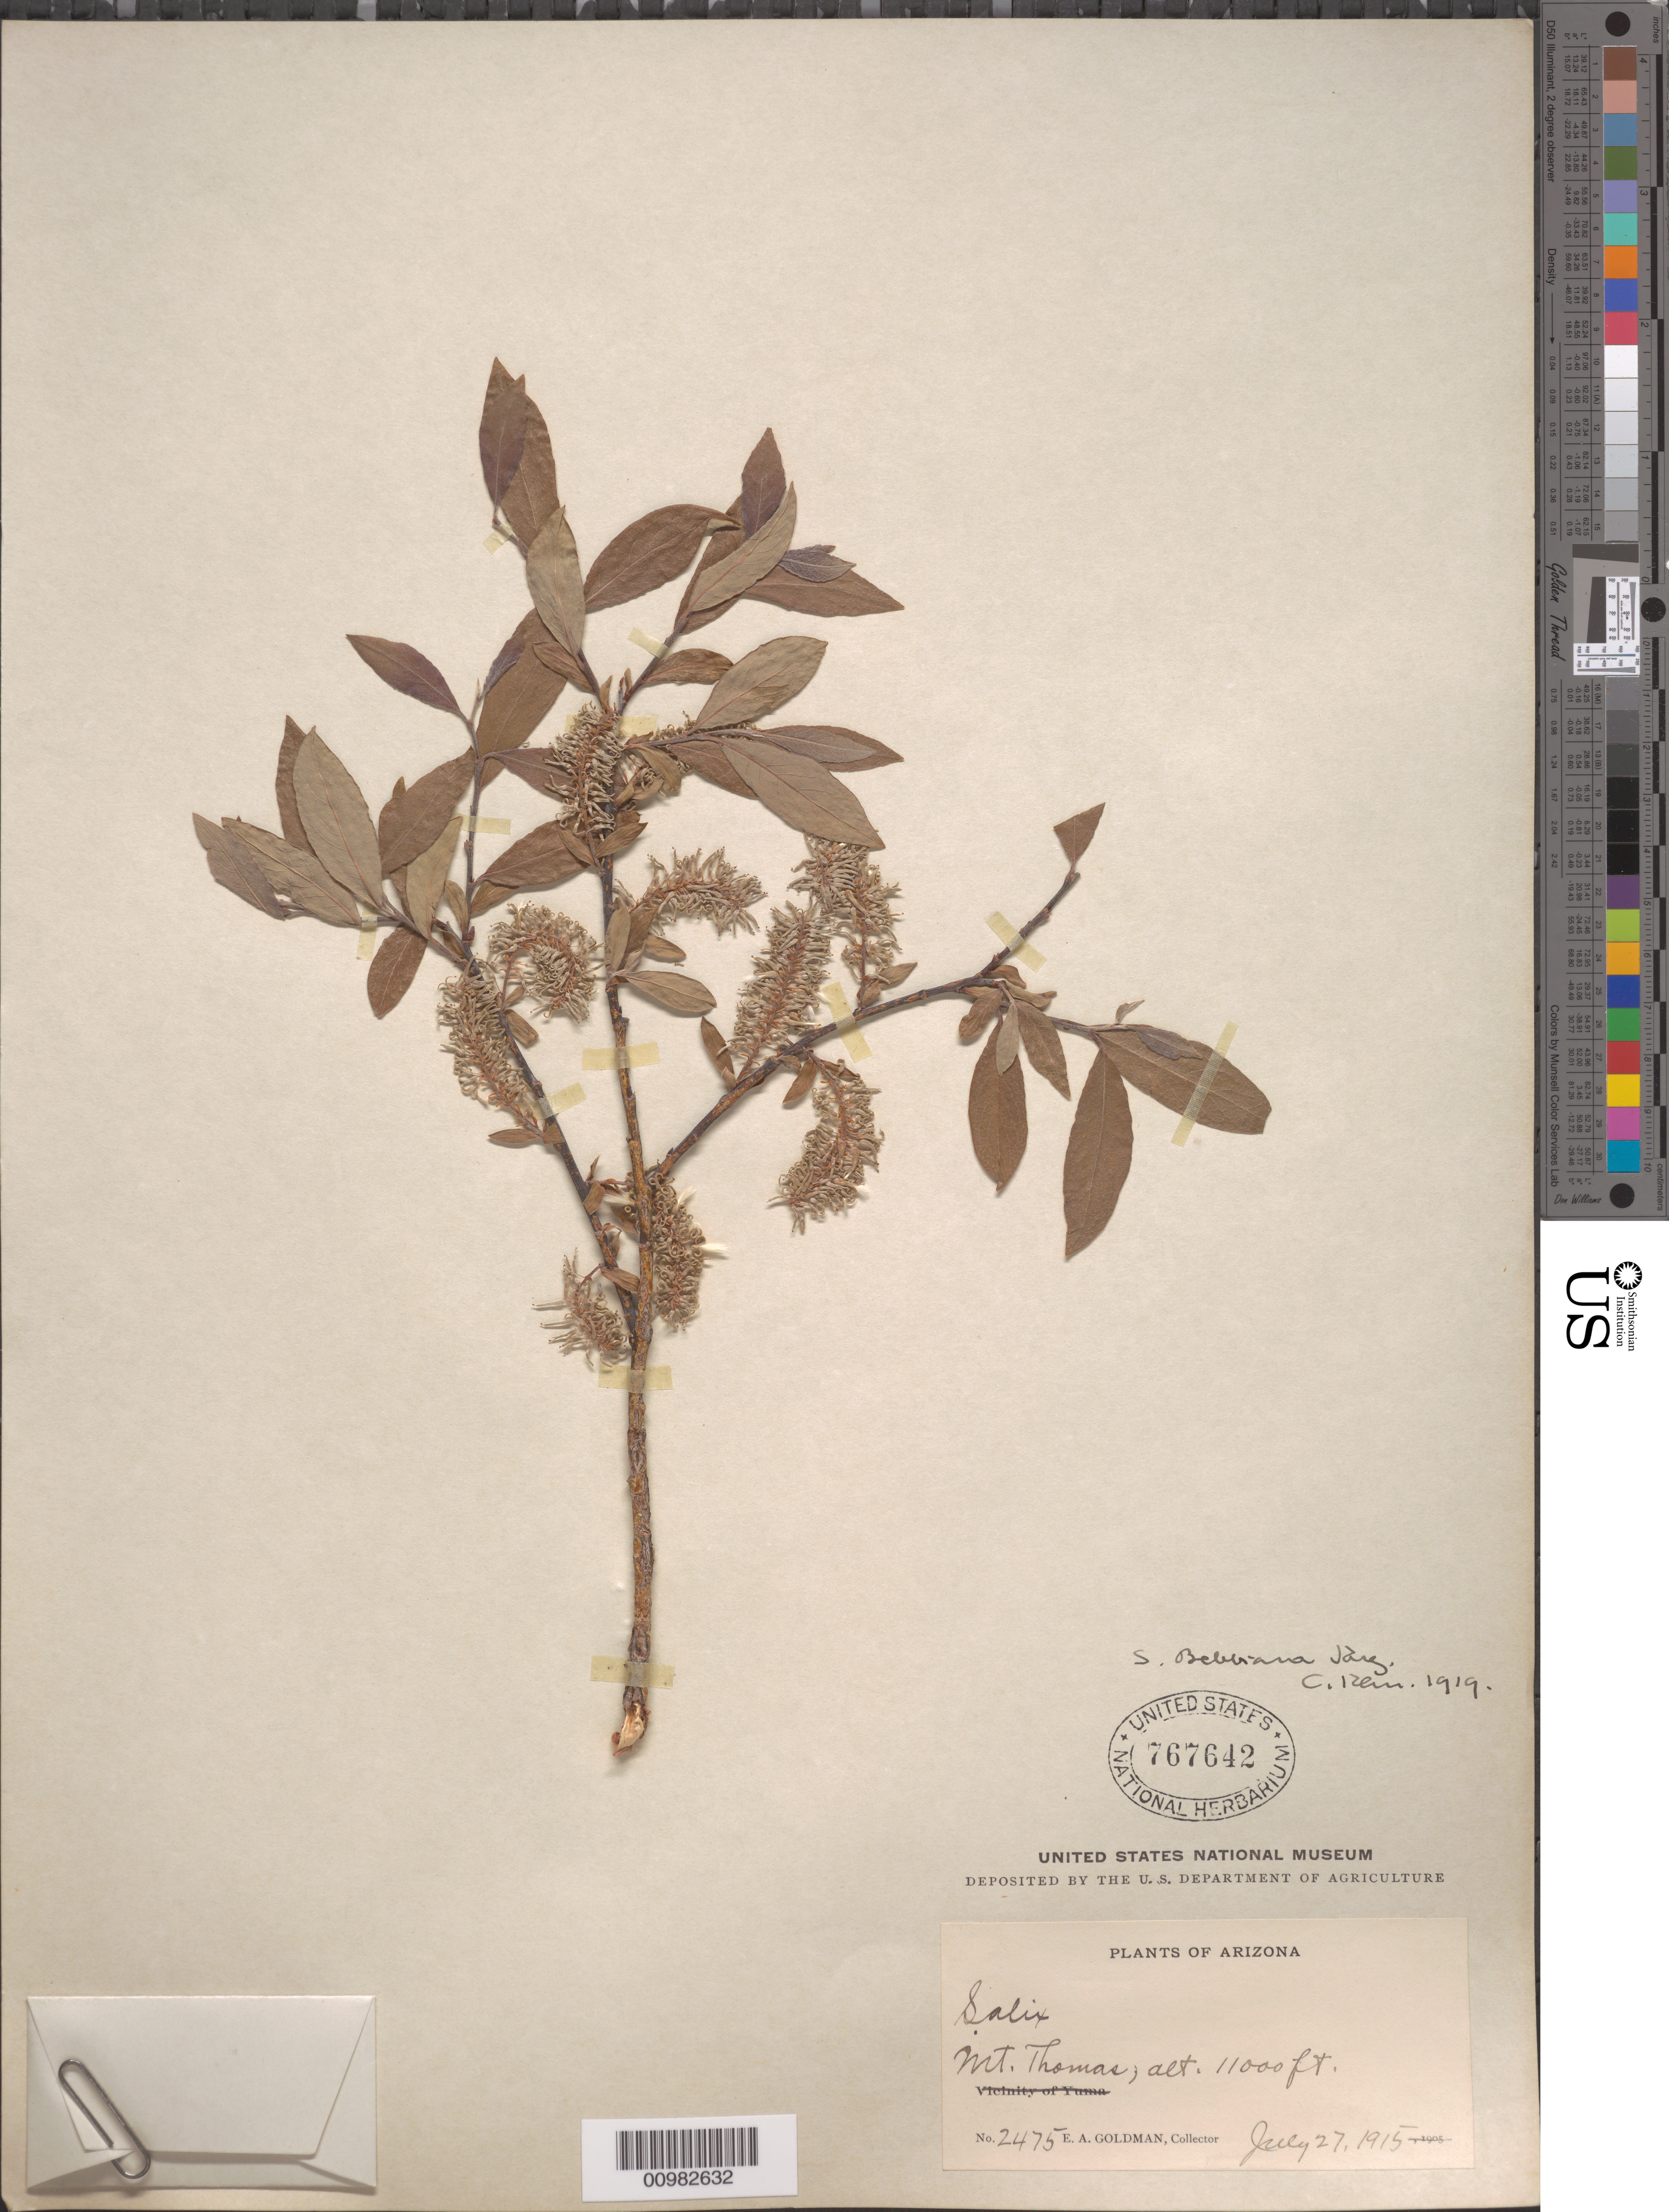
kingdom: Plantae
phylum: Tracheophyta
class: Magnoliopsida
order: Malpighiales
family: Salicaceae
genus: Salix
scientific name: Salix bebbiana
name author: Sarg.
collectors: E. A. Goldman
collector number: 2475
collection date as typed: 27 Jul 1915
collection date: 1915-07-27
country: United States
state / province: Arizona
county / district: Apache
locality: Mount Thomas.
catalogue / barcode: US 767642